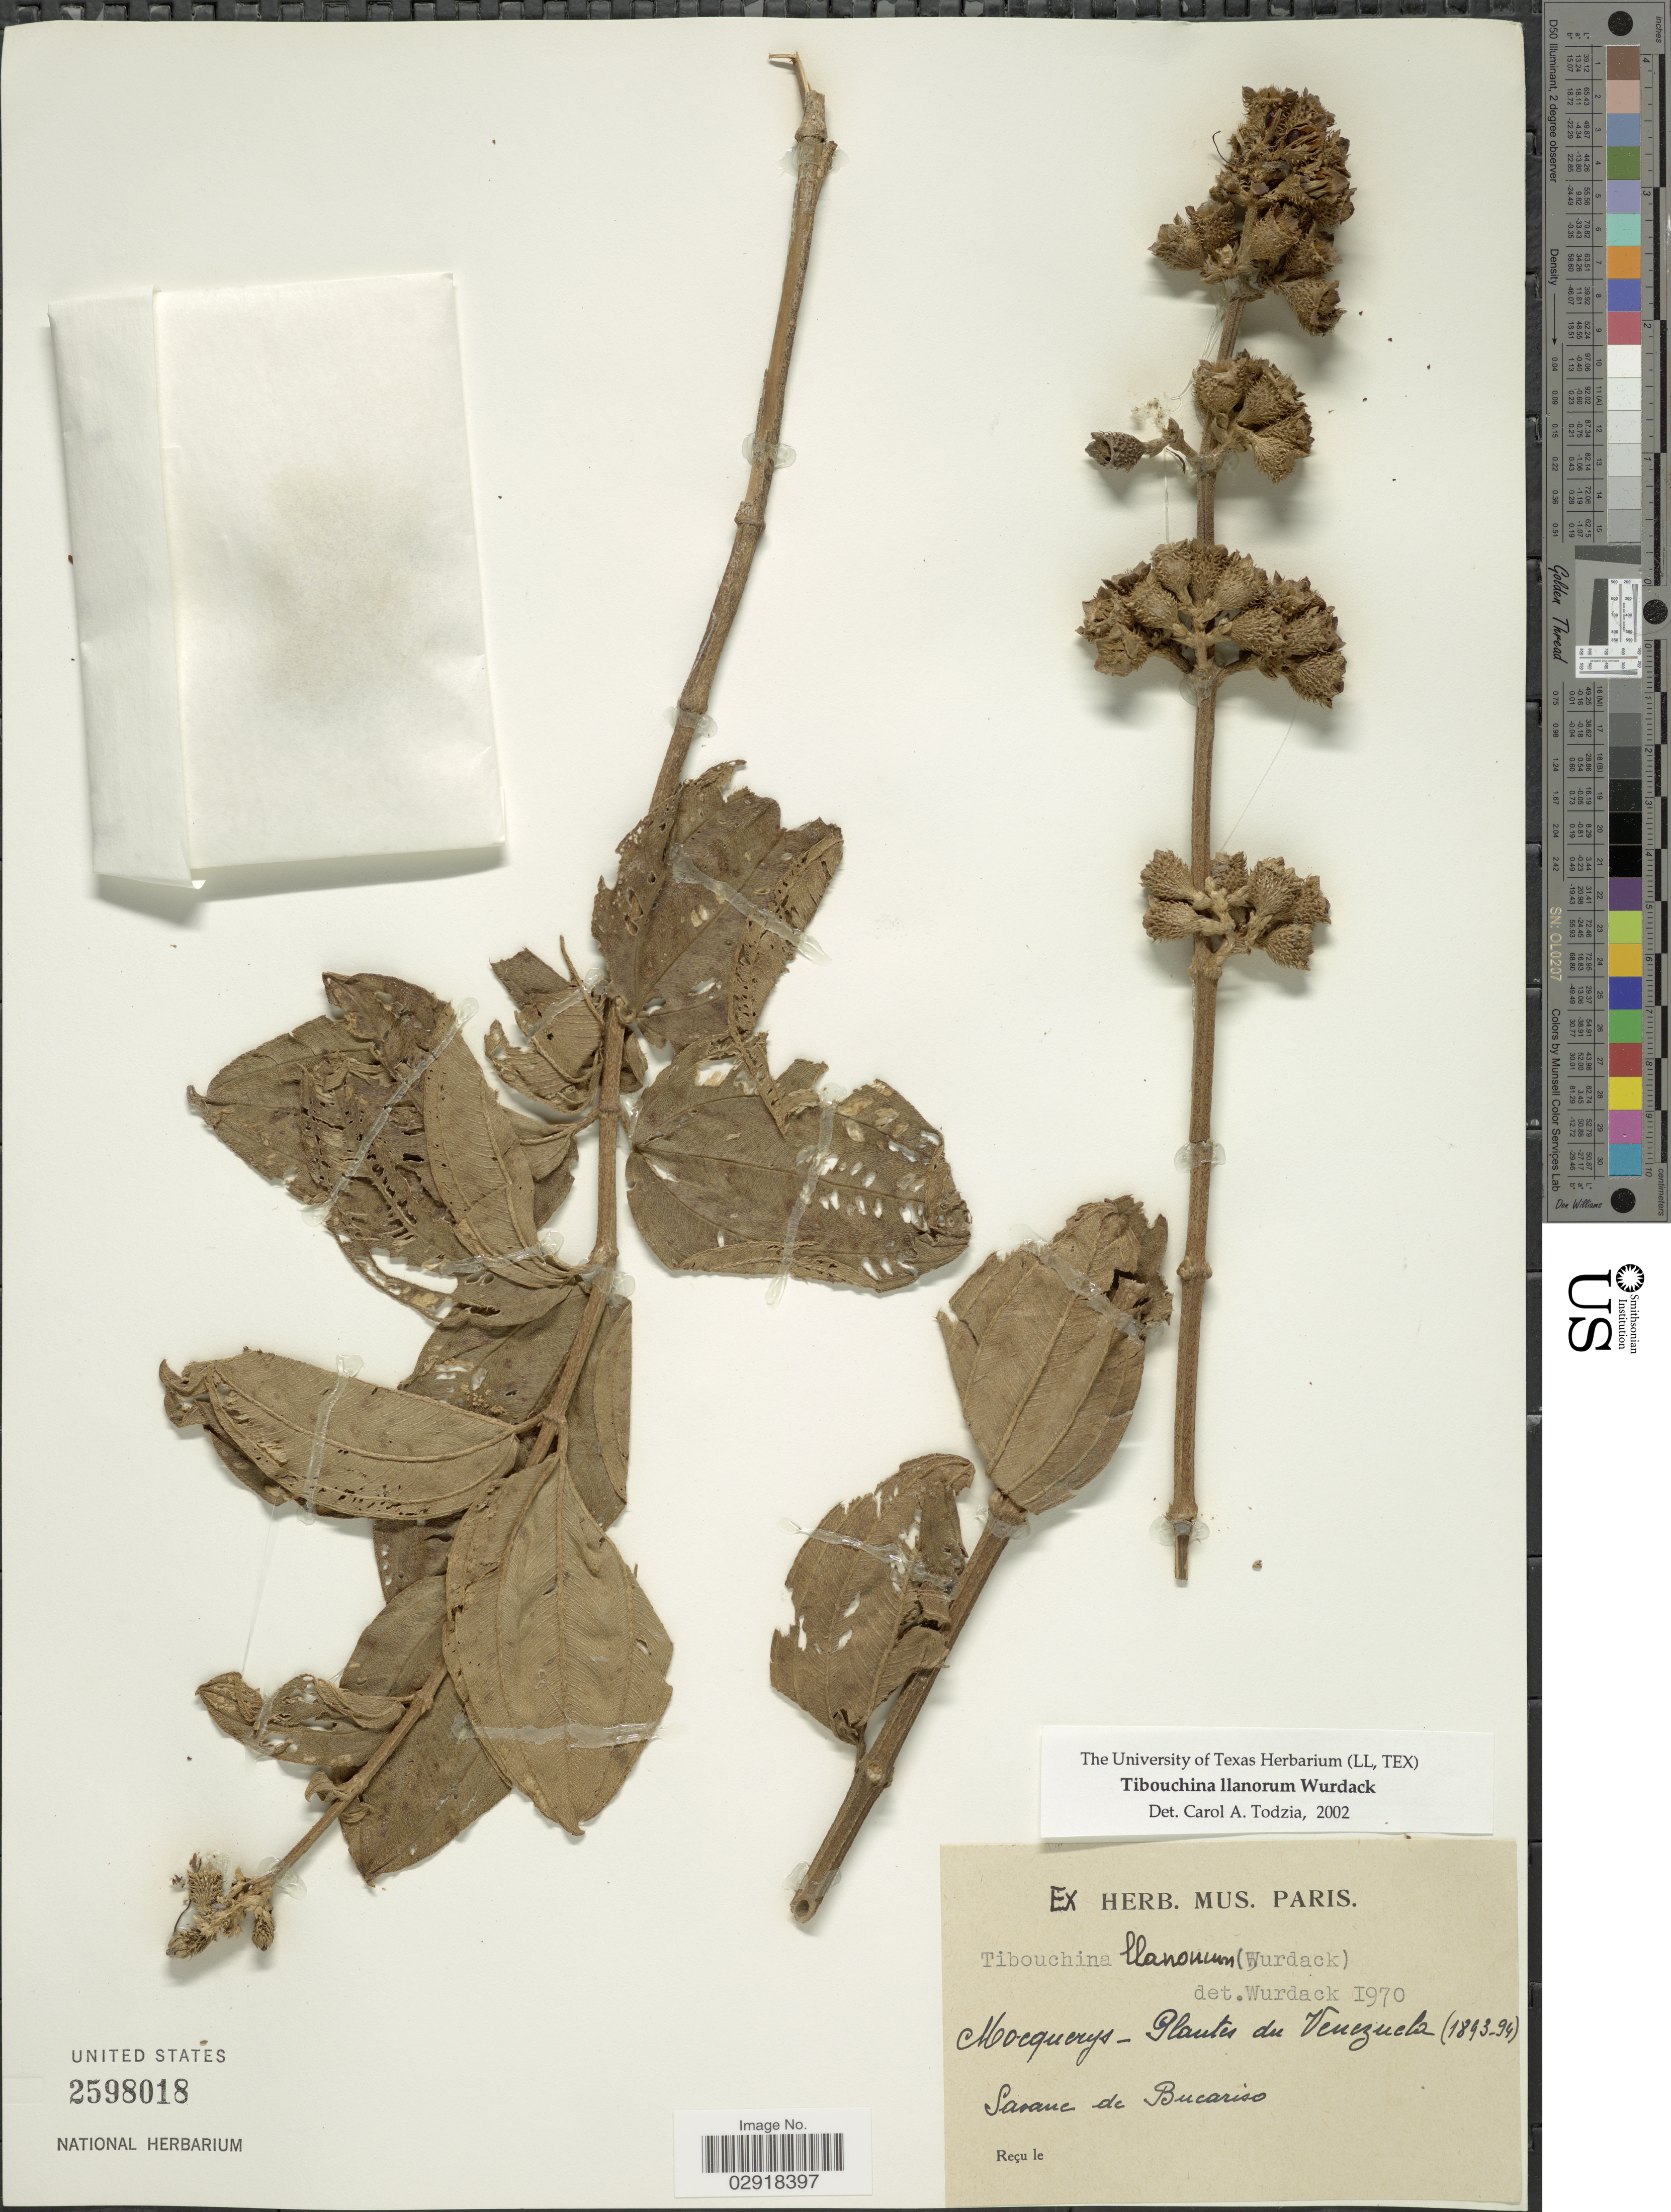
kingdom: Plantae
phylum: Tracheophyta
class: Magnoliopsida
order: Myrtales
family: Melastomataceae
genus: Tibouchina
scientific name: Tibouchina llanorum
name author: Wurdack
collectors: A. Mocquerys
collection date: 1893/1894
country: Venezuela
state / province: Lara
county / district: Morán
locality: Bucarito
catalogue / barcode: US 2598018